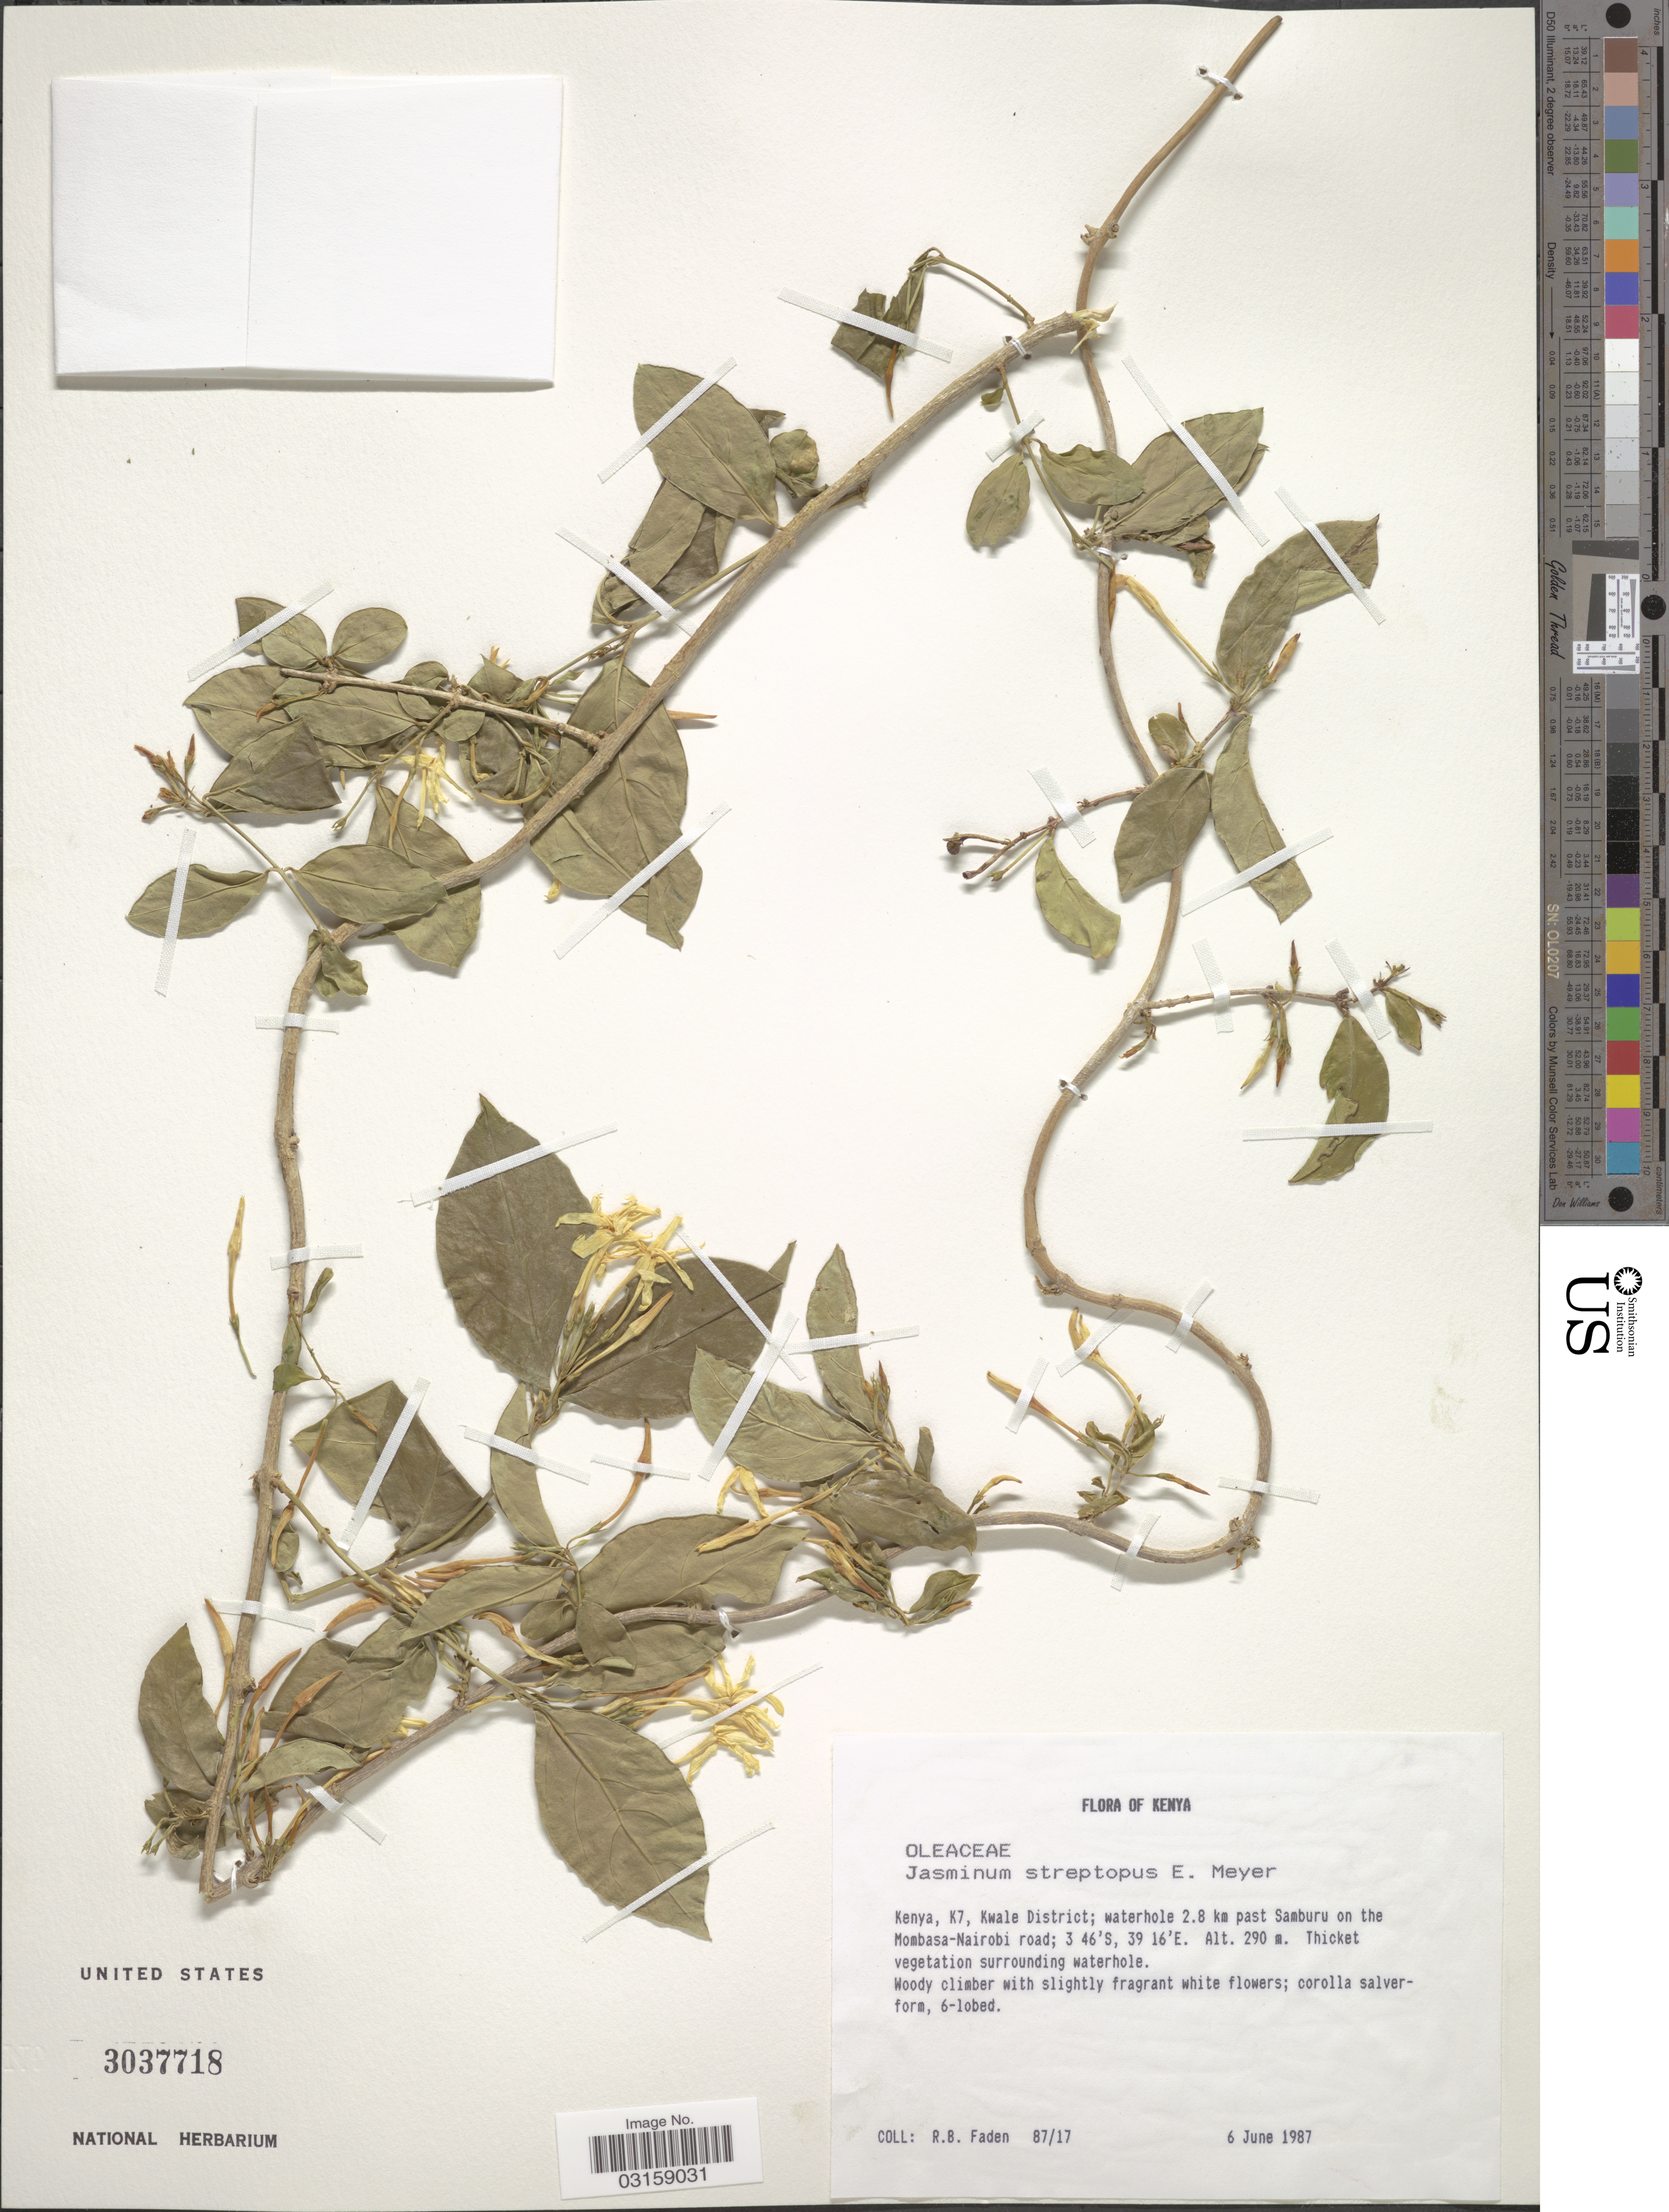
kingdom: Plantae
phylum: Tracheophyta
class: Magnoliopsida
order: Lamiales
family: Oleaceae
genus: Jasminum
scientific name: Jasminum streptopus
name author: E. Mey.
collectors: R. B. Faden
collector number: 87/17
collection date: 1987-06-06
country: Kenya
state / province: Kwale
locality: K7, Kwale District; waterhole 2.8 km past Sanburu on the Mombasa-Nairobi road.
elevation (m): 290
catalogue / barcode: US 3037718